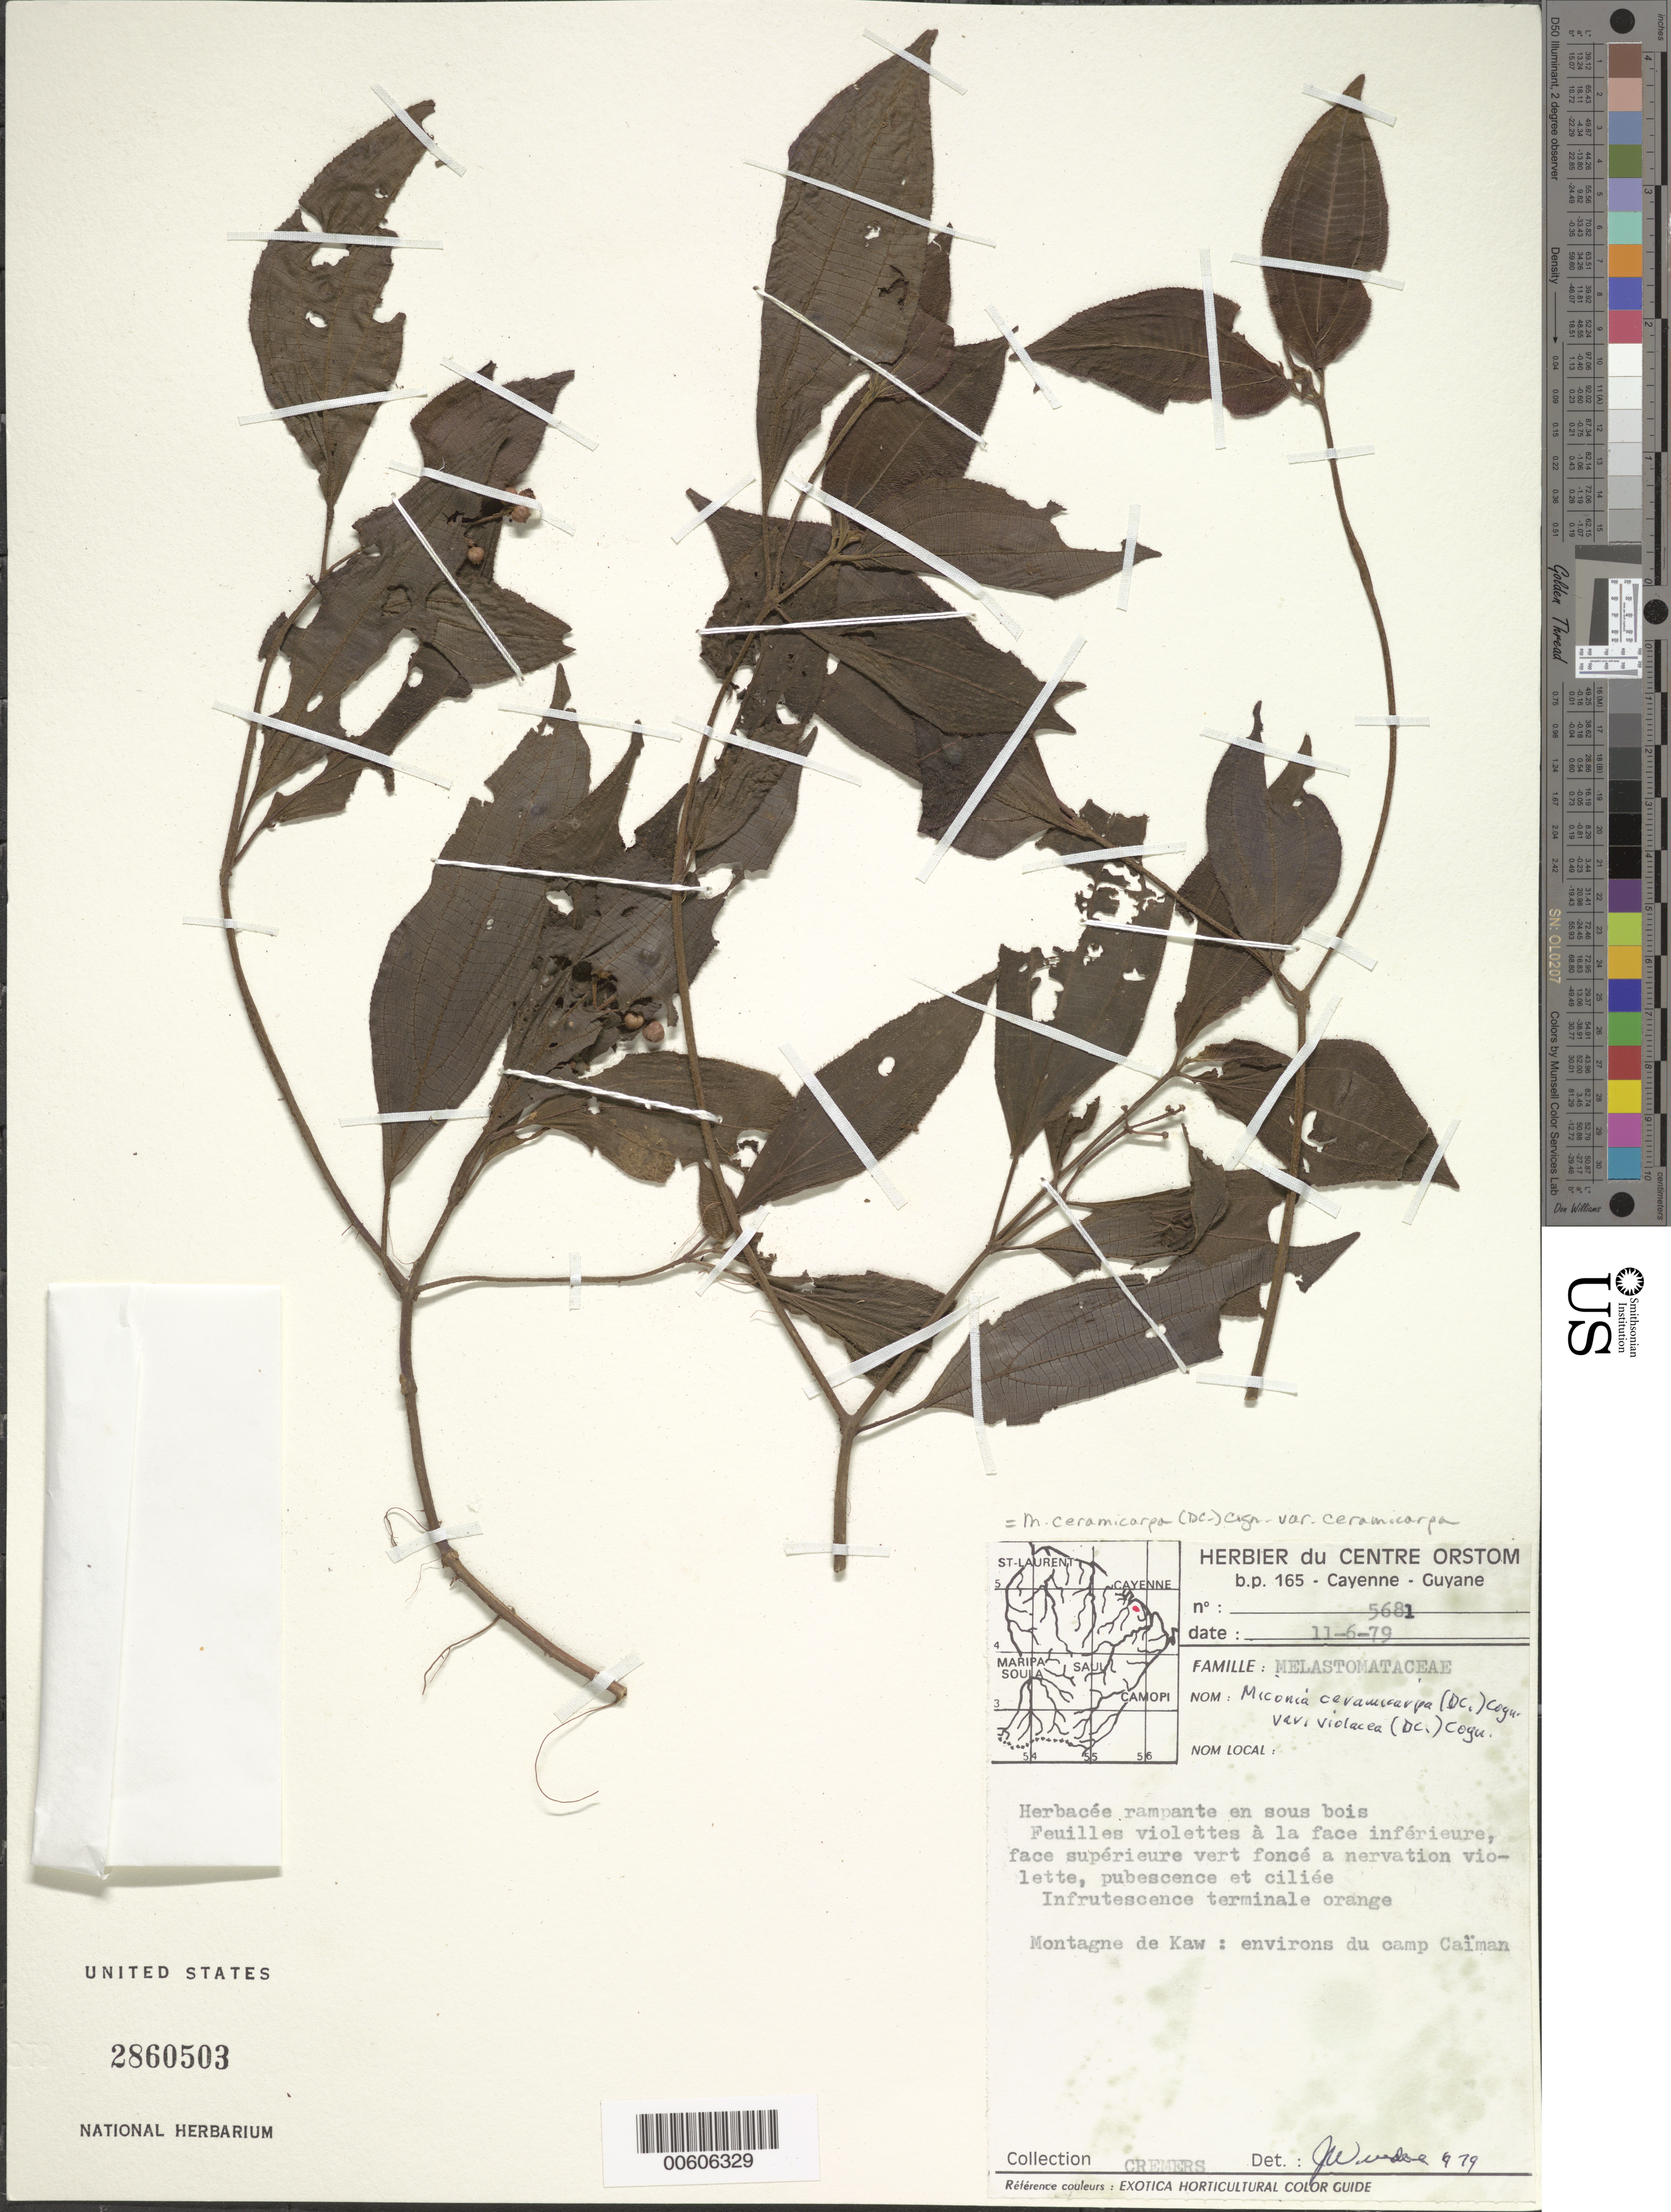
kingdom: Plantae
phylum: Tracheophyta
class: Magnoliopsida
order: Myrtales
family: Melastomataceae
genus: Miconia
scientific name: Miconia ceramicarpa var. ceramicarpa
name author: (DC.) Cogn.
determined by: Wurdack, John J., (US), US (UNITED STATES)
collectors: G. Cremers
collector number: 5681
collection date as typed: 11-Jun-79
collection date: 1979-06-11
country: French Guiana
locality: Montagne de Kaw, Camp Caïman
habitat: Sous bois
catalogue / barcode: US 2860503